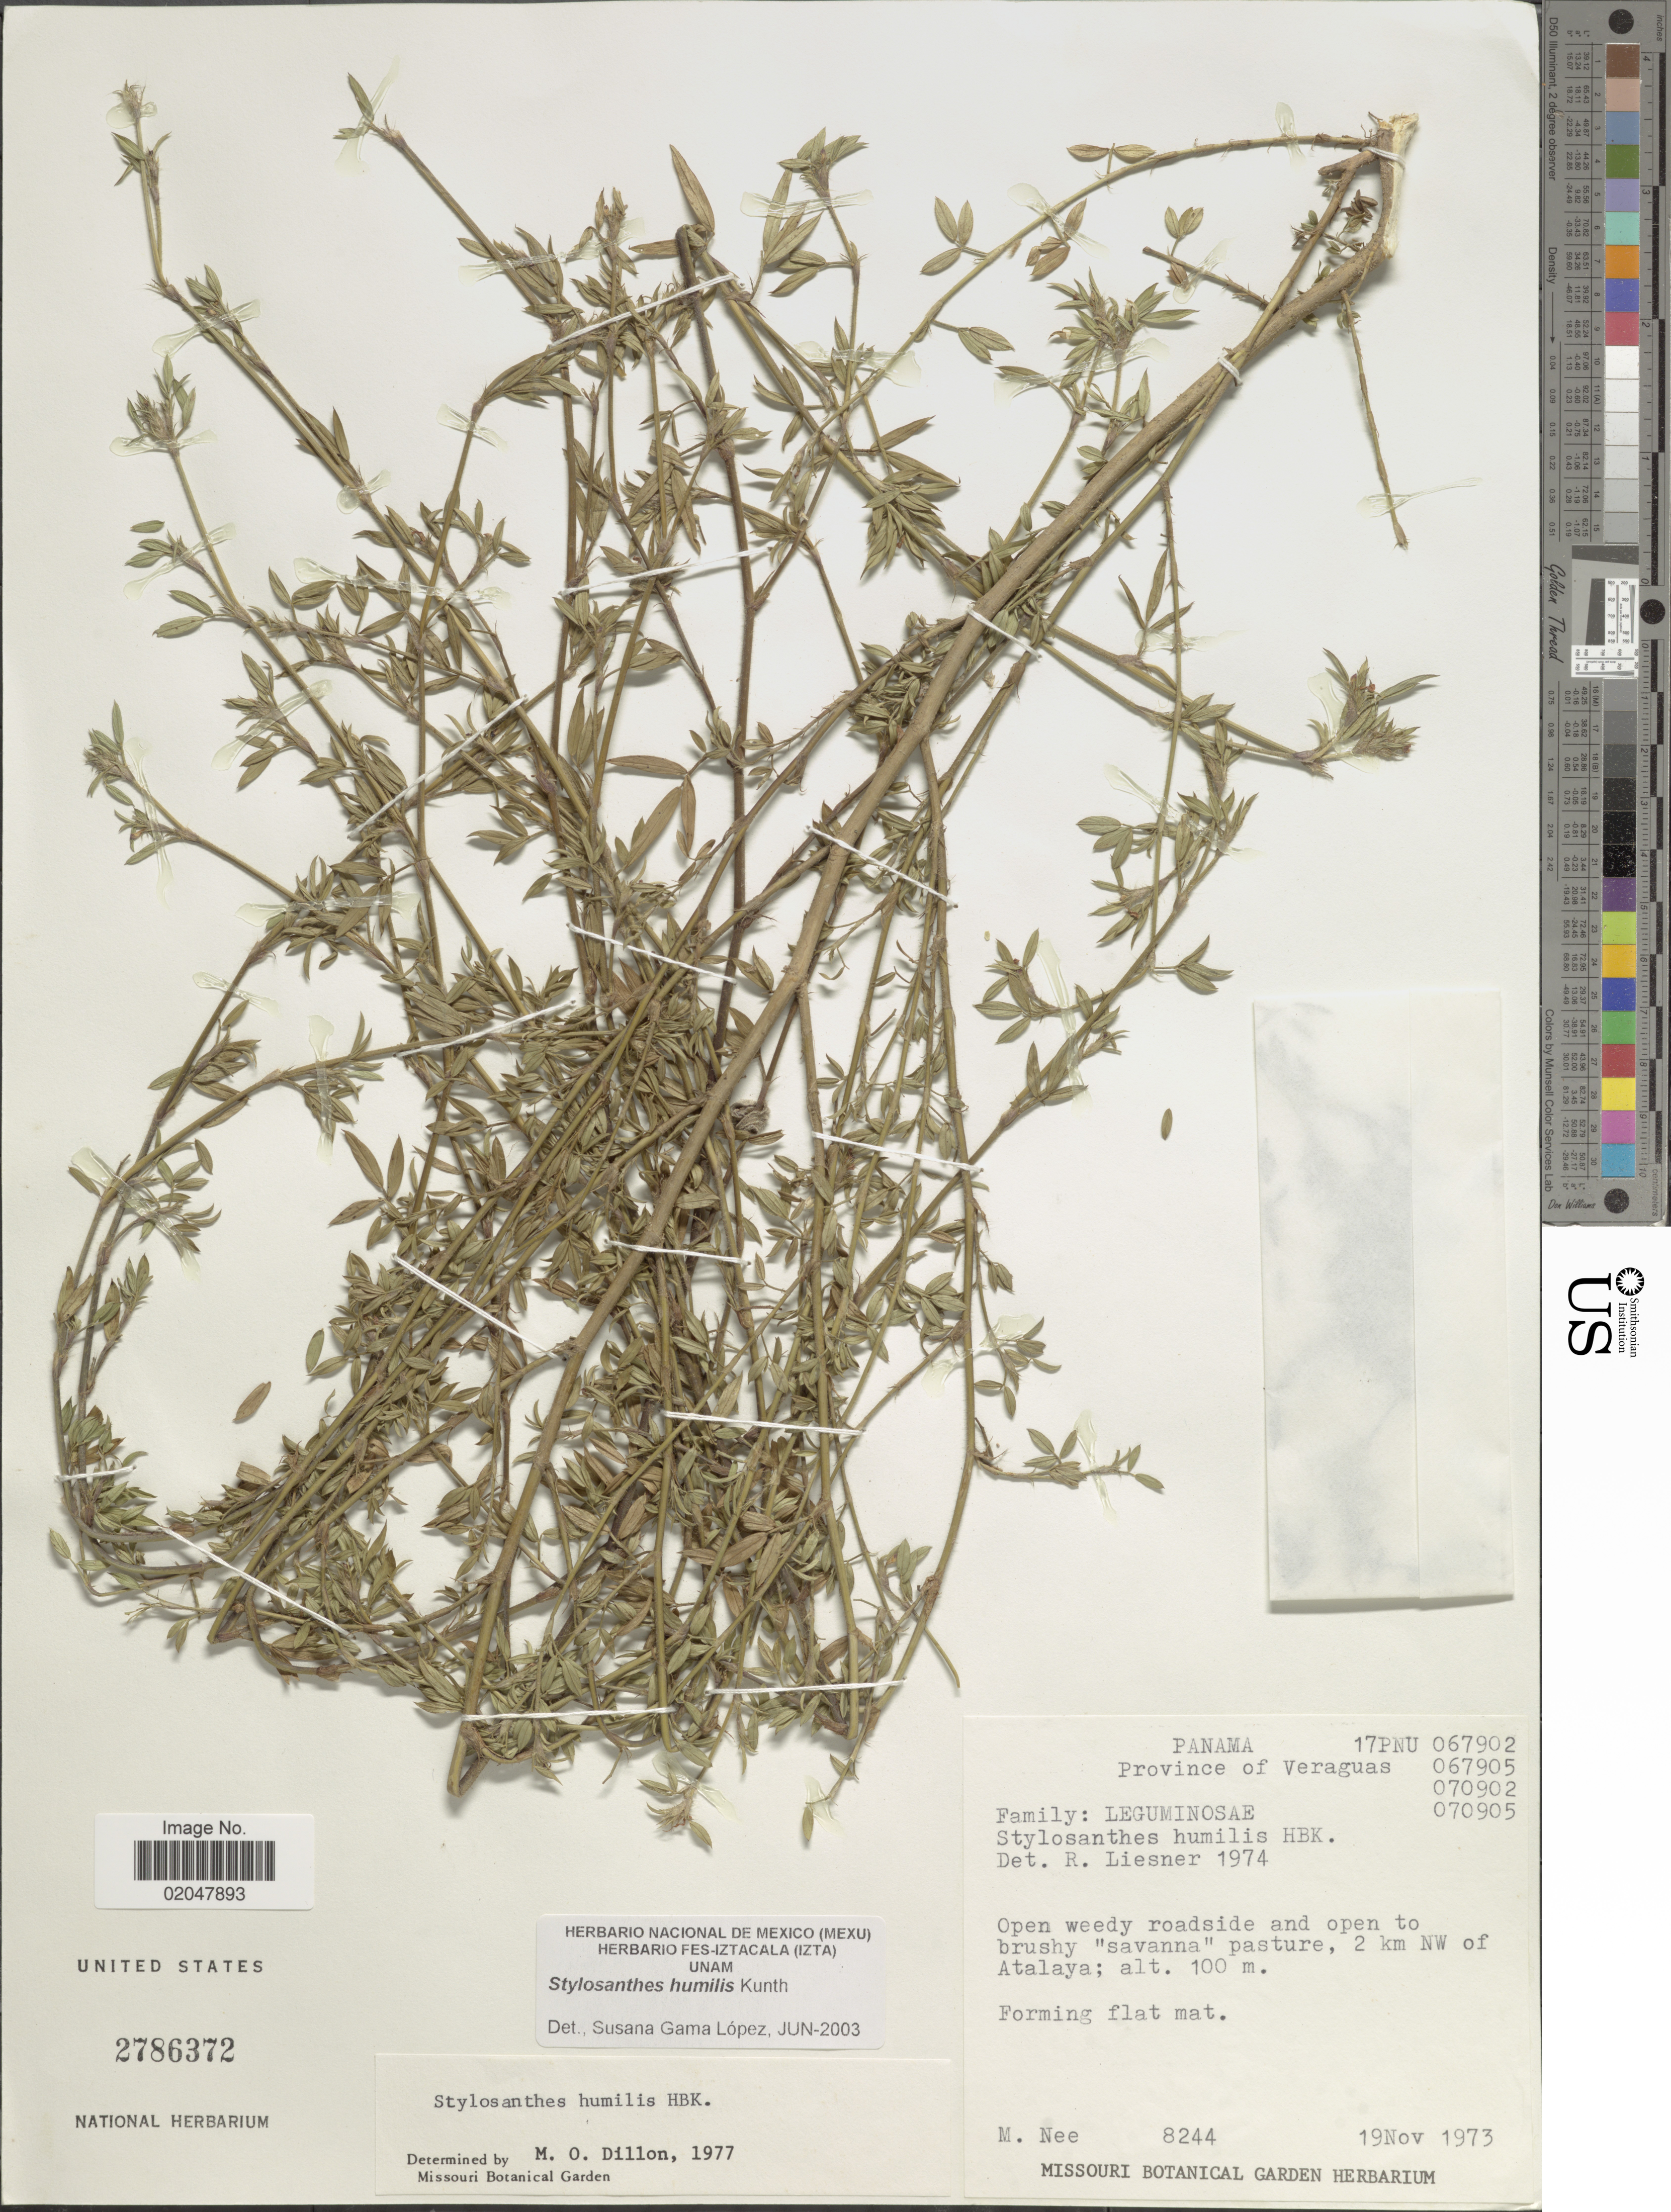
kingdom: Plantae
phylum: Tracheophyta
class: Magnoliopsida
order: Fabales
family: Fabaceae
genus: Stylosanthes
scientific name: Stylosanthes humilis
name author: Kunth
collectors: M. Nee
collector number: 8244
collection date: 1973-11-19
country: Panama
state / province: Veraguas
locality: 2 km NW of Atalaya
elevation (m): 100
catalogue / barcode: US 2786372